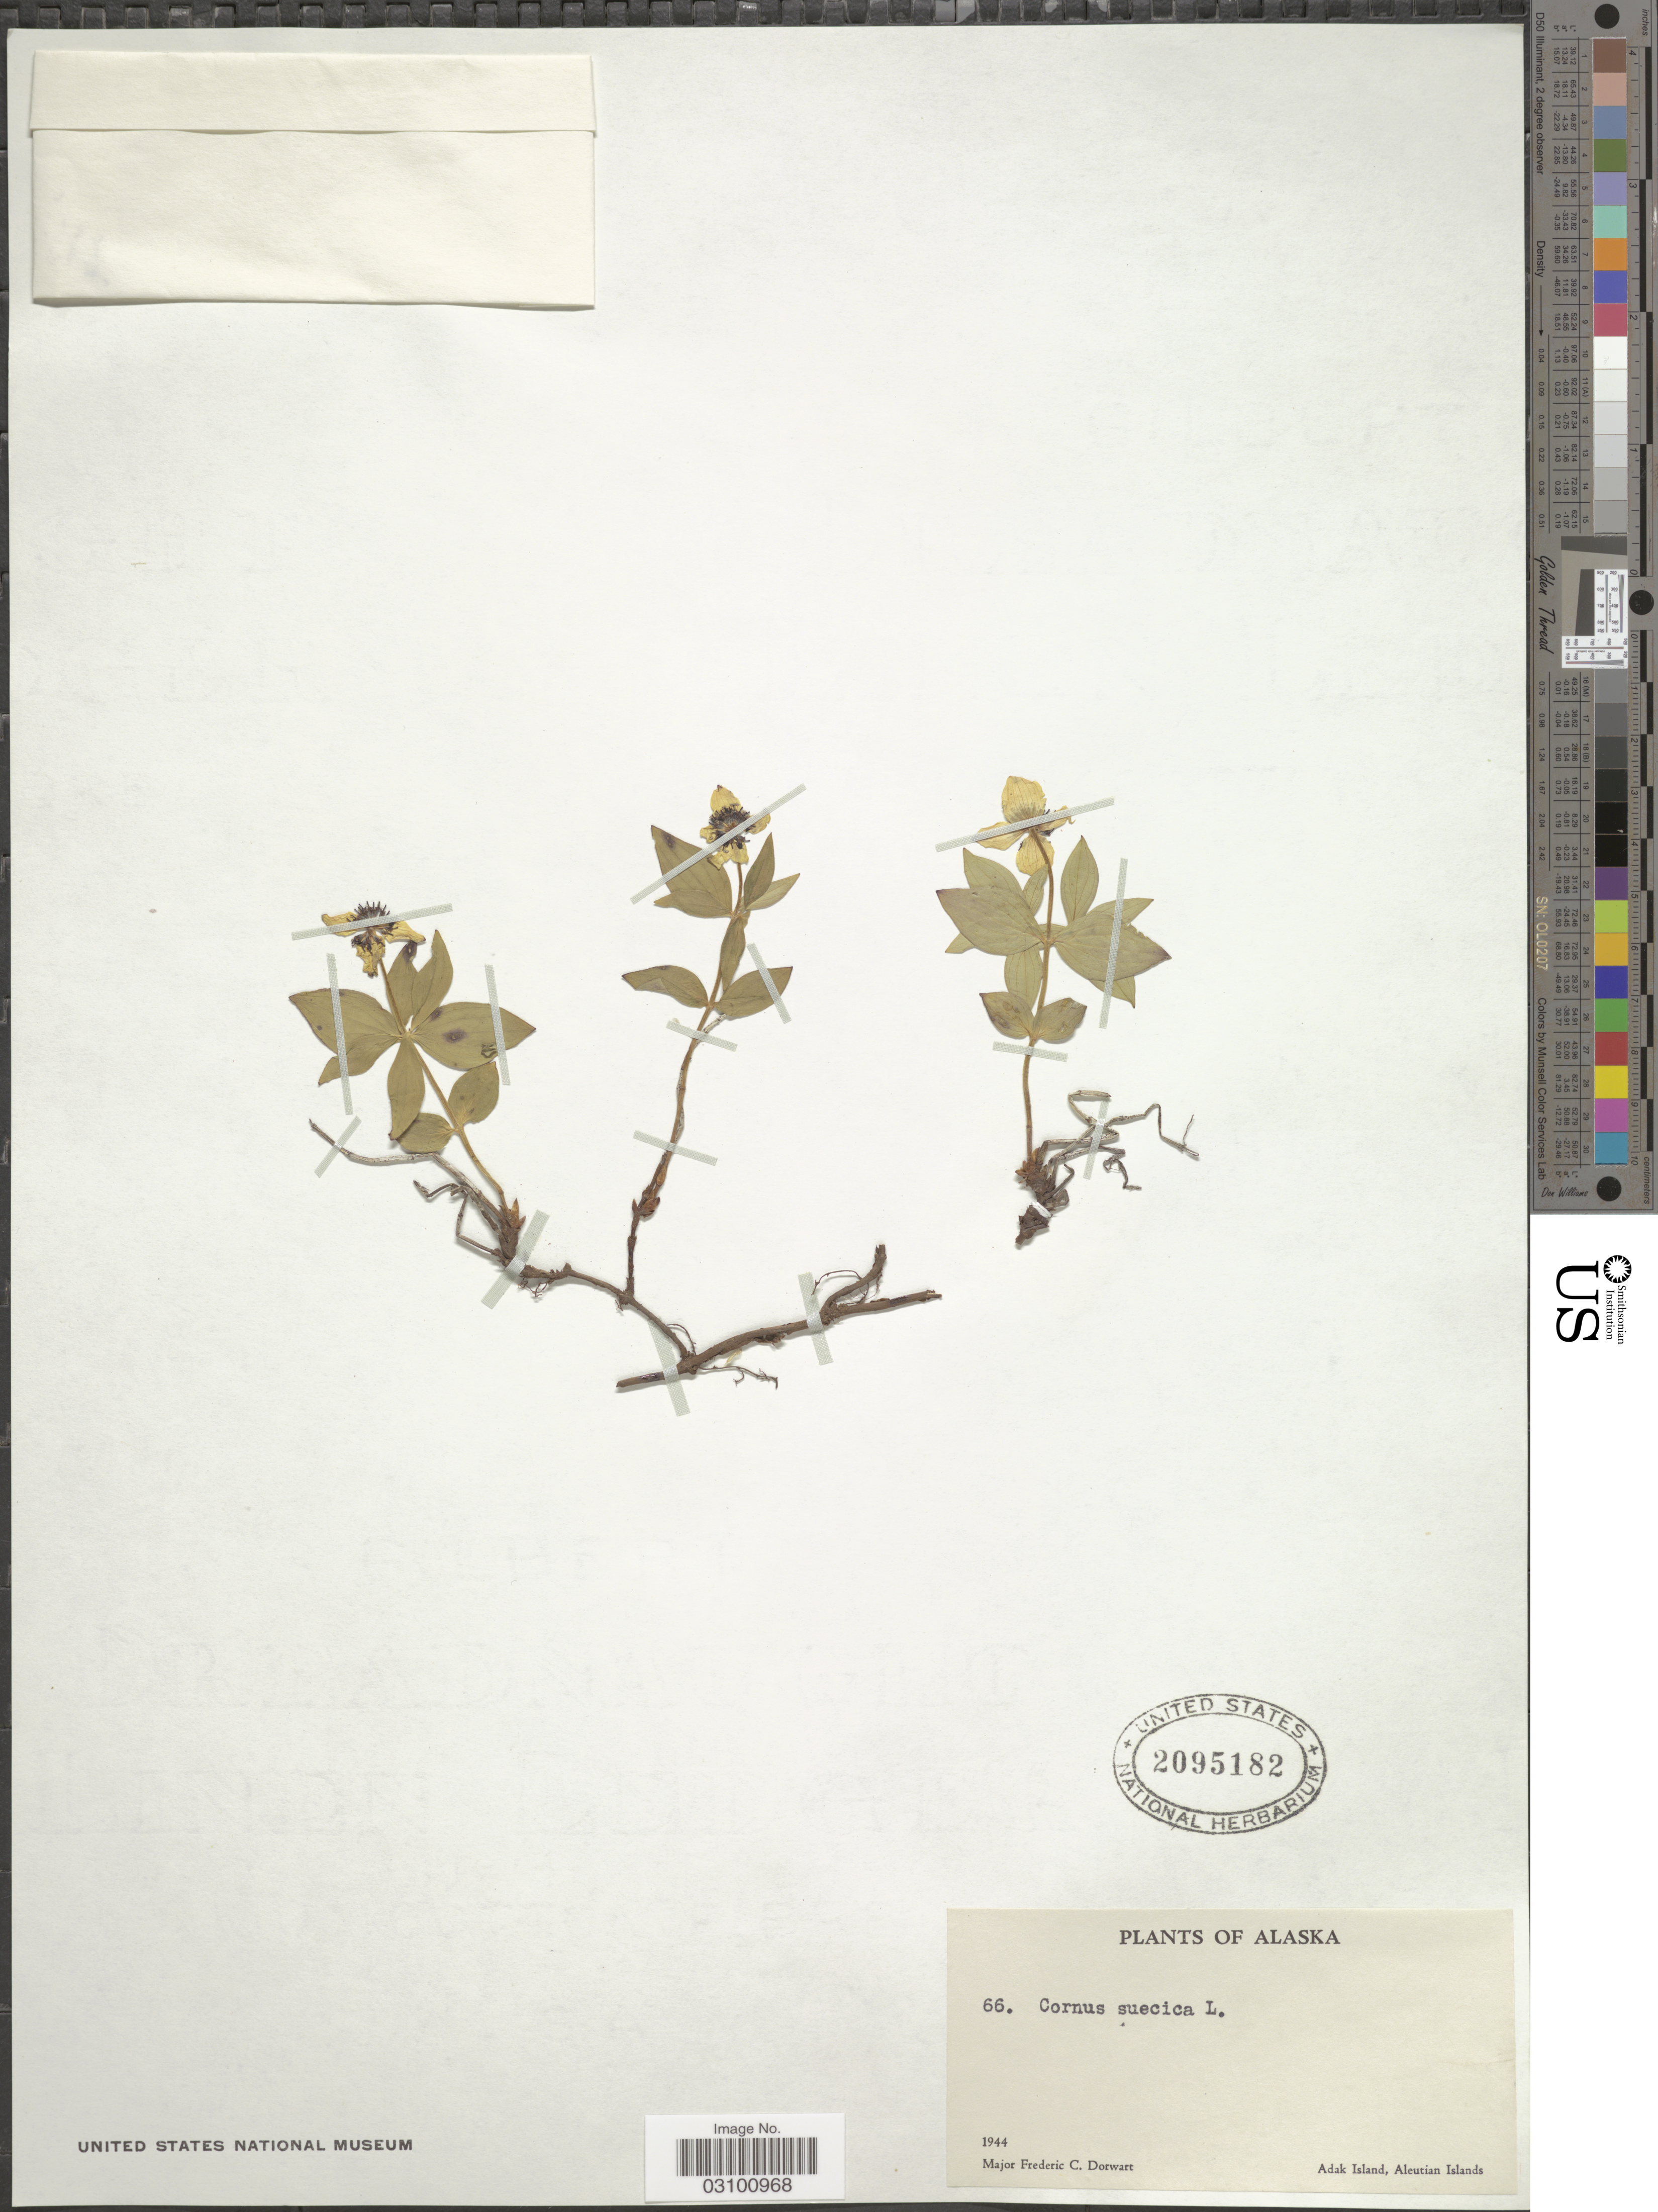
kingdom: Plantae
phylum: Tracheophyta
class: Magnoliopsida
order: Cornales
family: Cornaceae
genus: Cornus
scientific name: Cornus suecica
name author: L.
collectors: F. Dorwart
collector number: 66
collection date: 1944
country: United States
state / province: Alaska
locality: Adak Island, Aleutian Islands.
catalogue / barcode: US 2095182